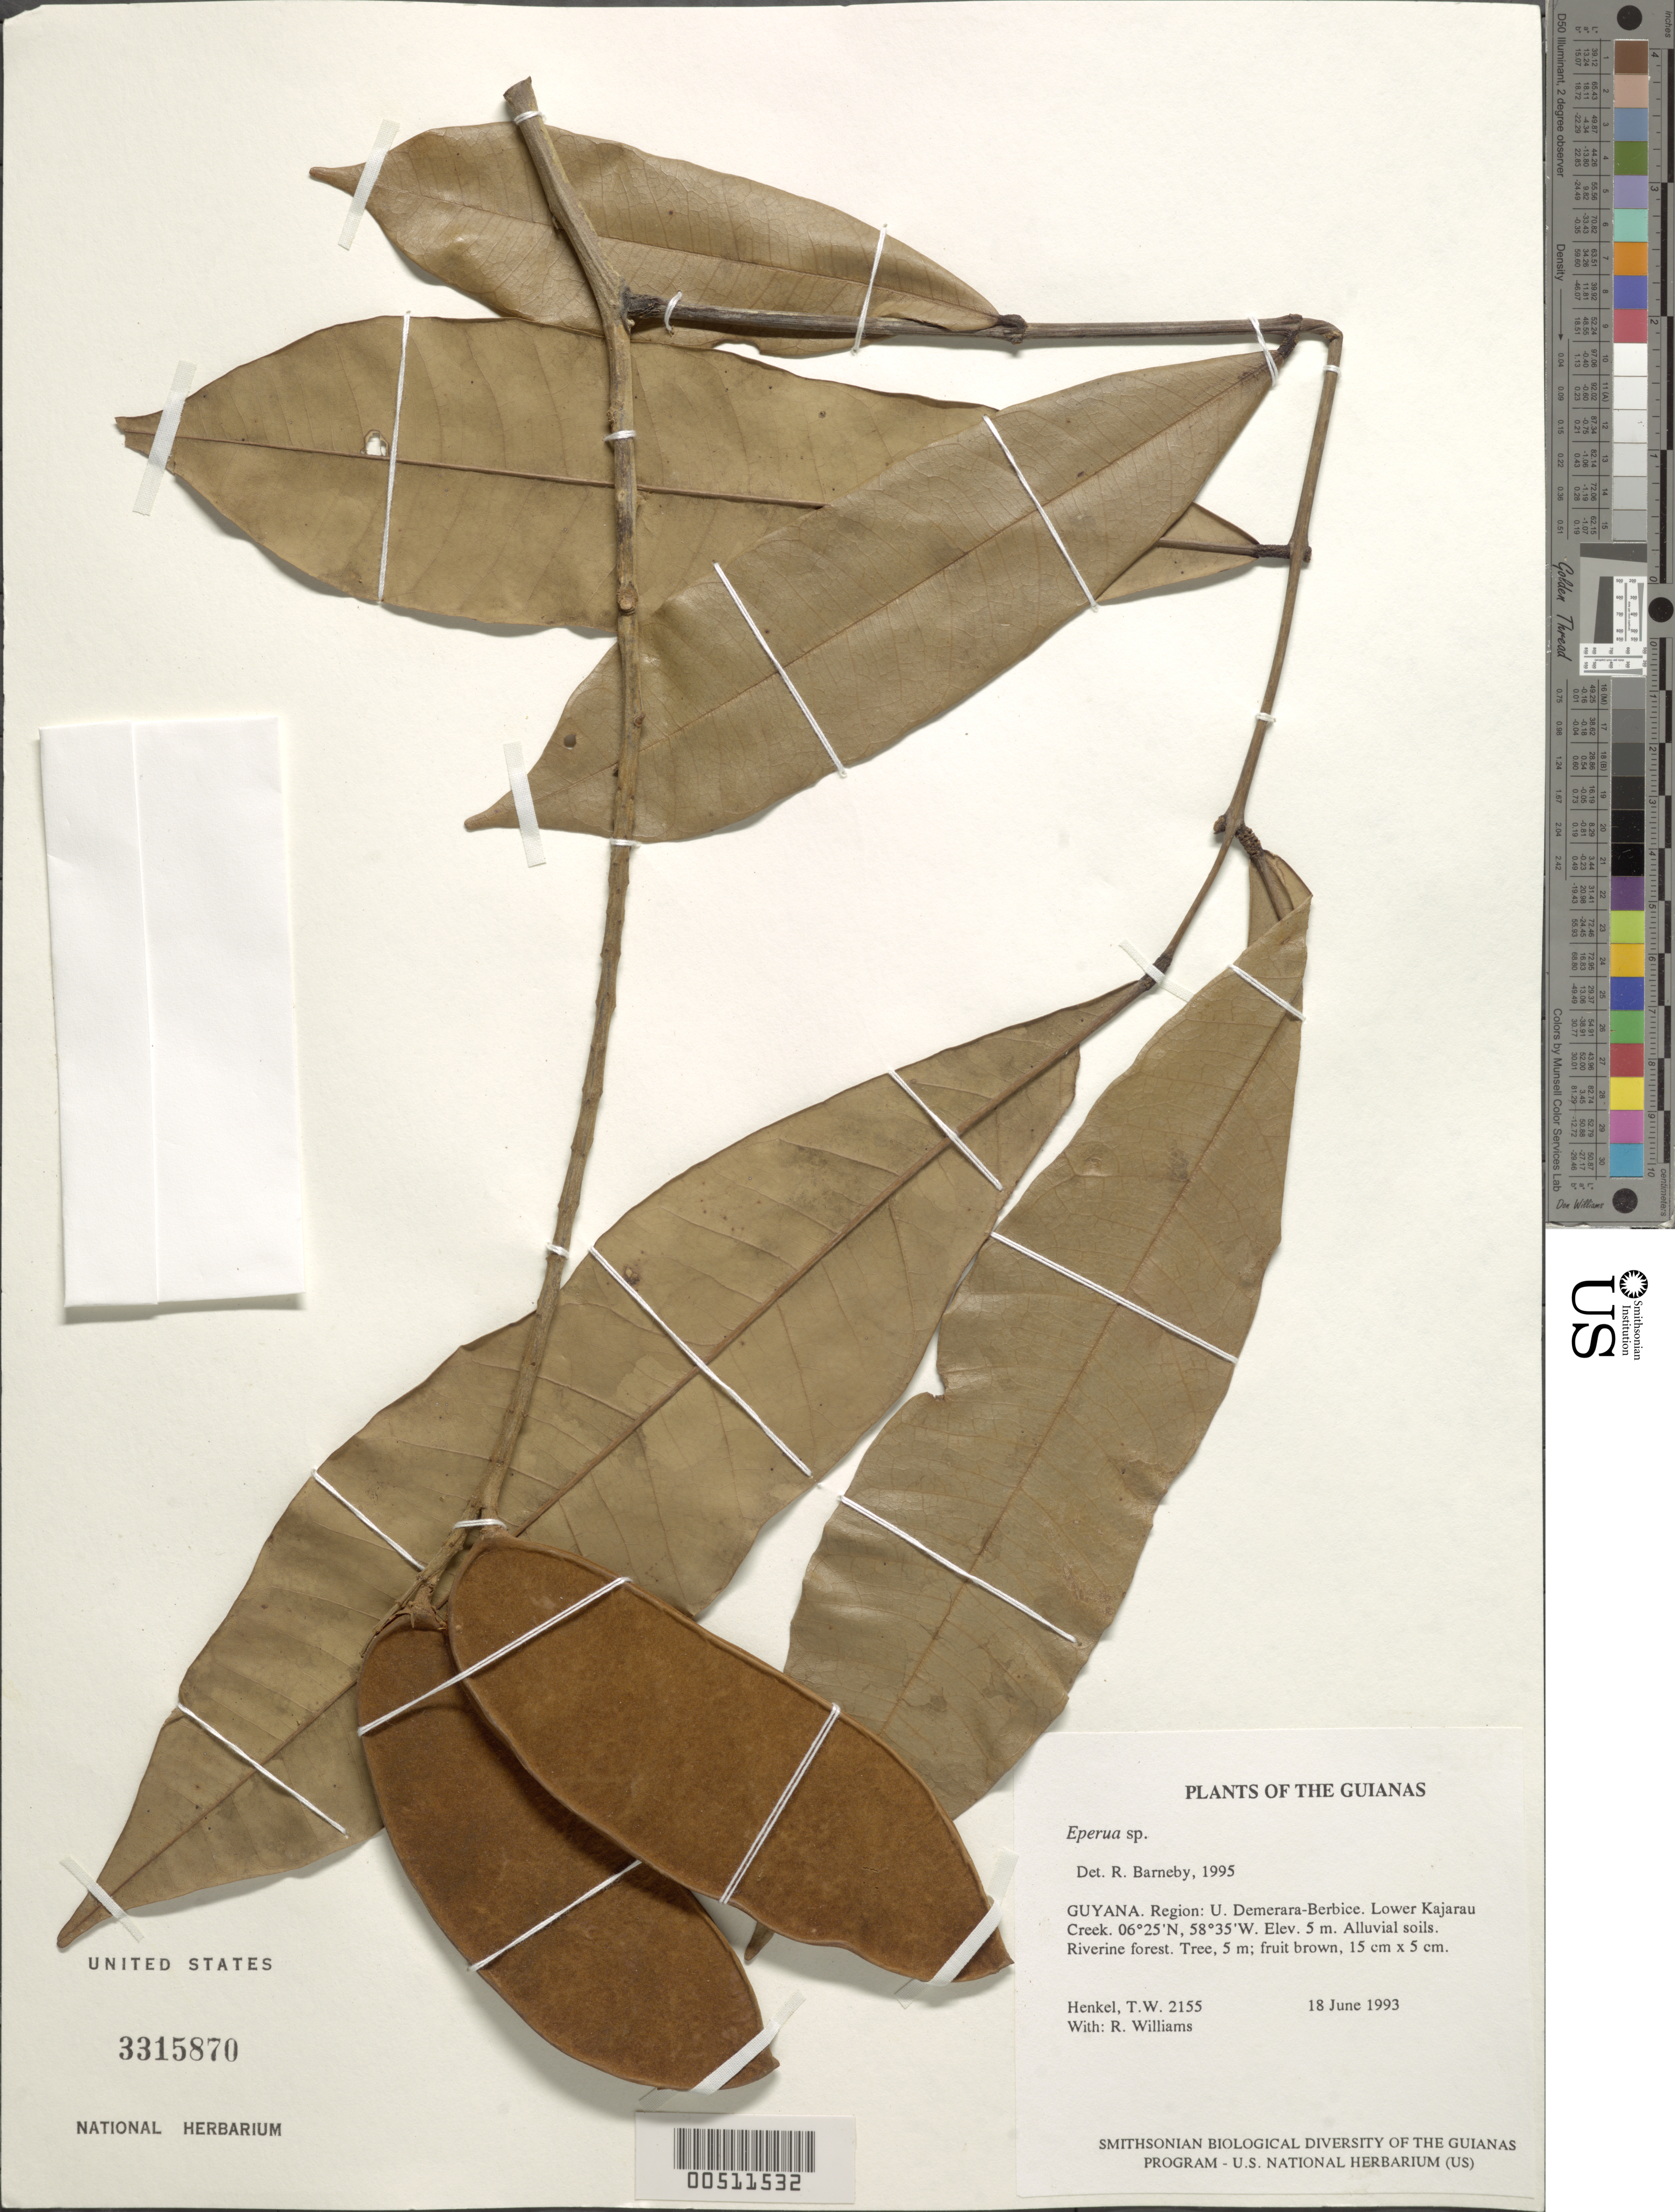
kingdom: Plantae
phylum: Tracheophyta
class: Magnoliopsida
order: Fabales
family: Fabaceae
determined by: Fortes, E. A.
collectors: T. Henkel & R. Williams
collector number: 2155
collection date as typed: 18 June 1993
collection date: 1993-06-18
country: Guyana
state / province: U. Demerara-Berbice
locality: Lower Kajarau Creek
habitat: Alluvial soils. Riverine forest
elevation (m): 5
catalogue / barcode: US 3315870